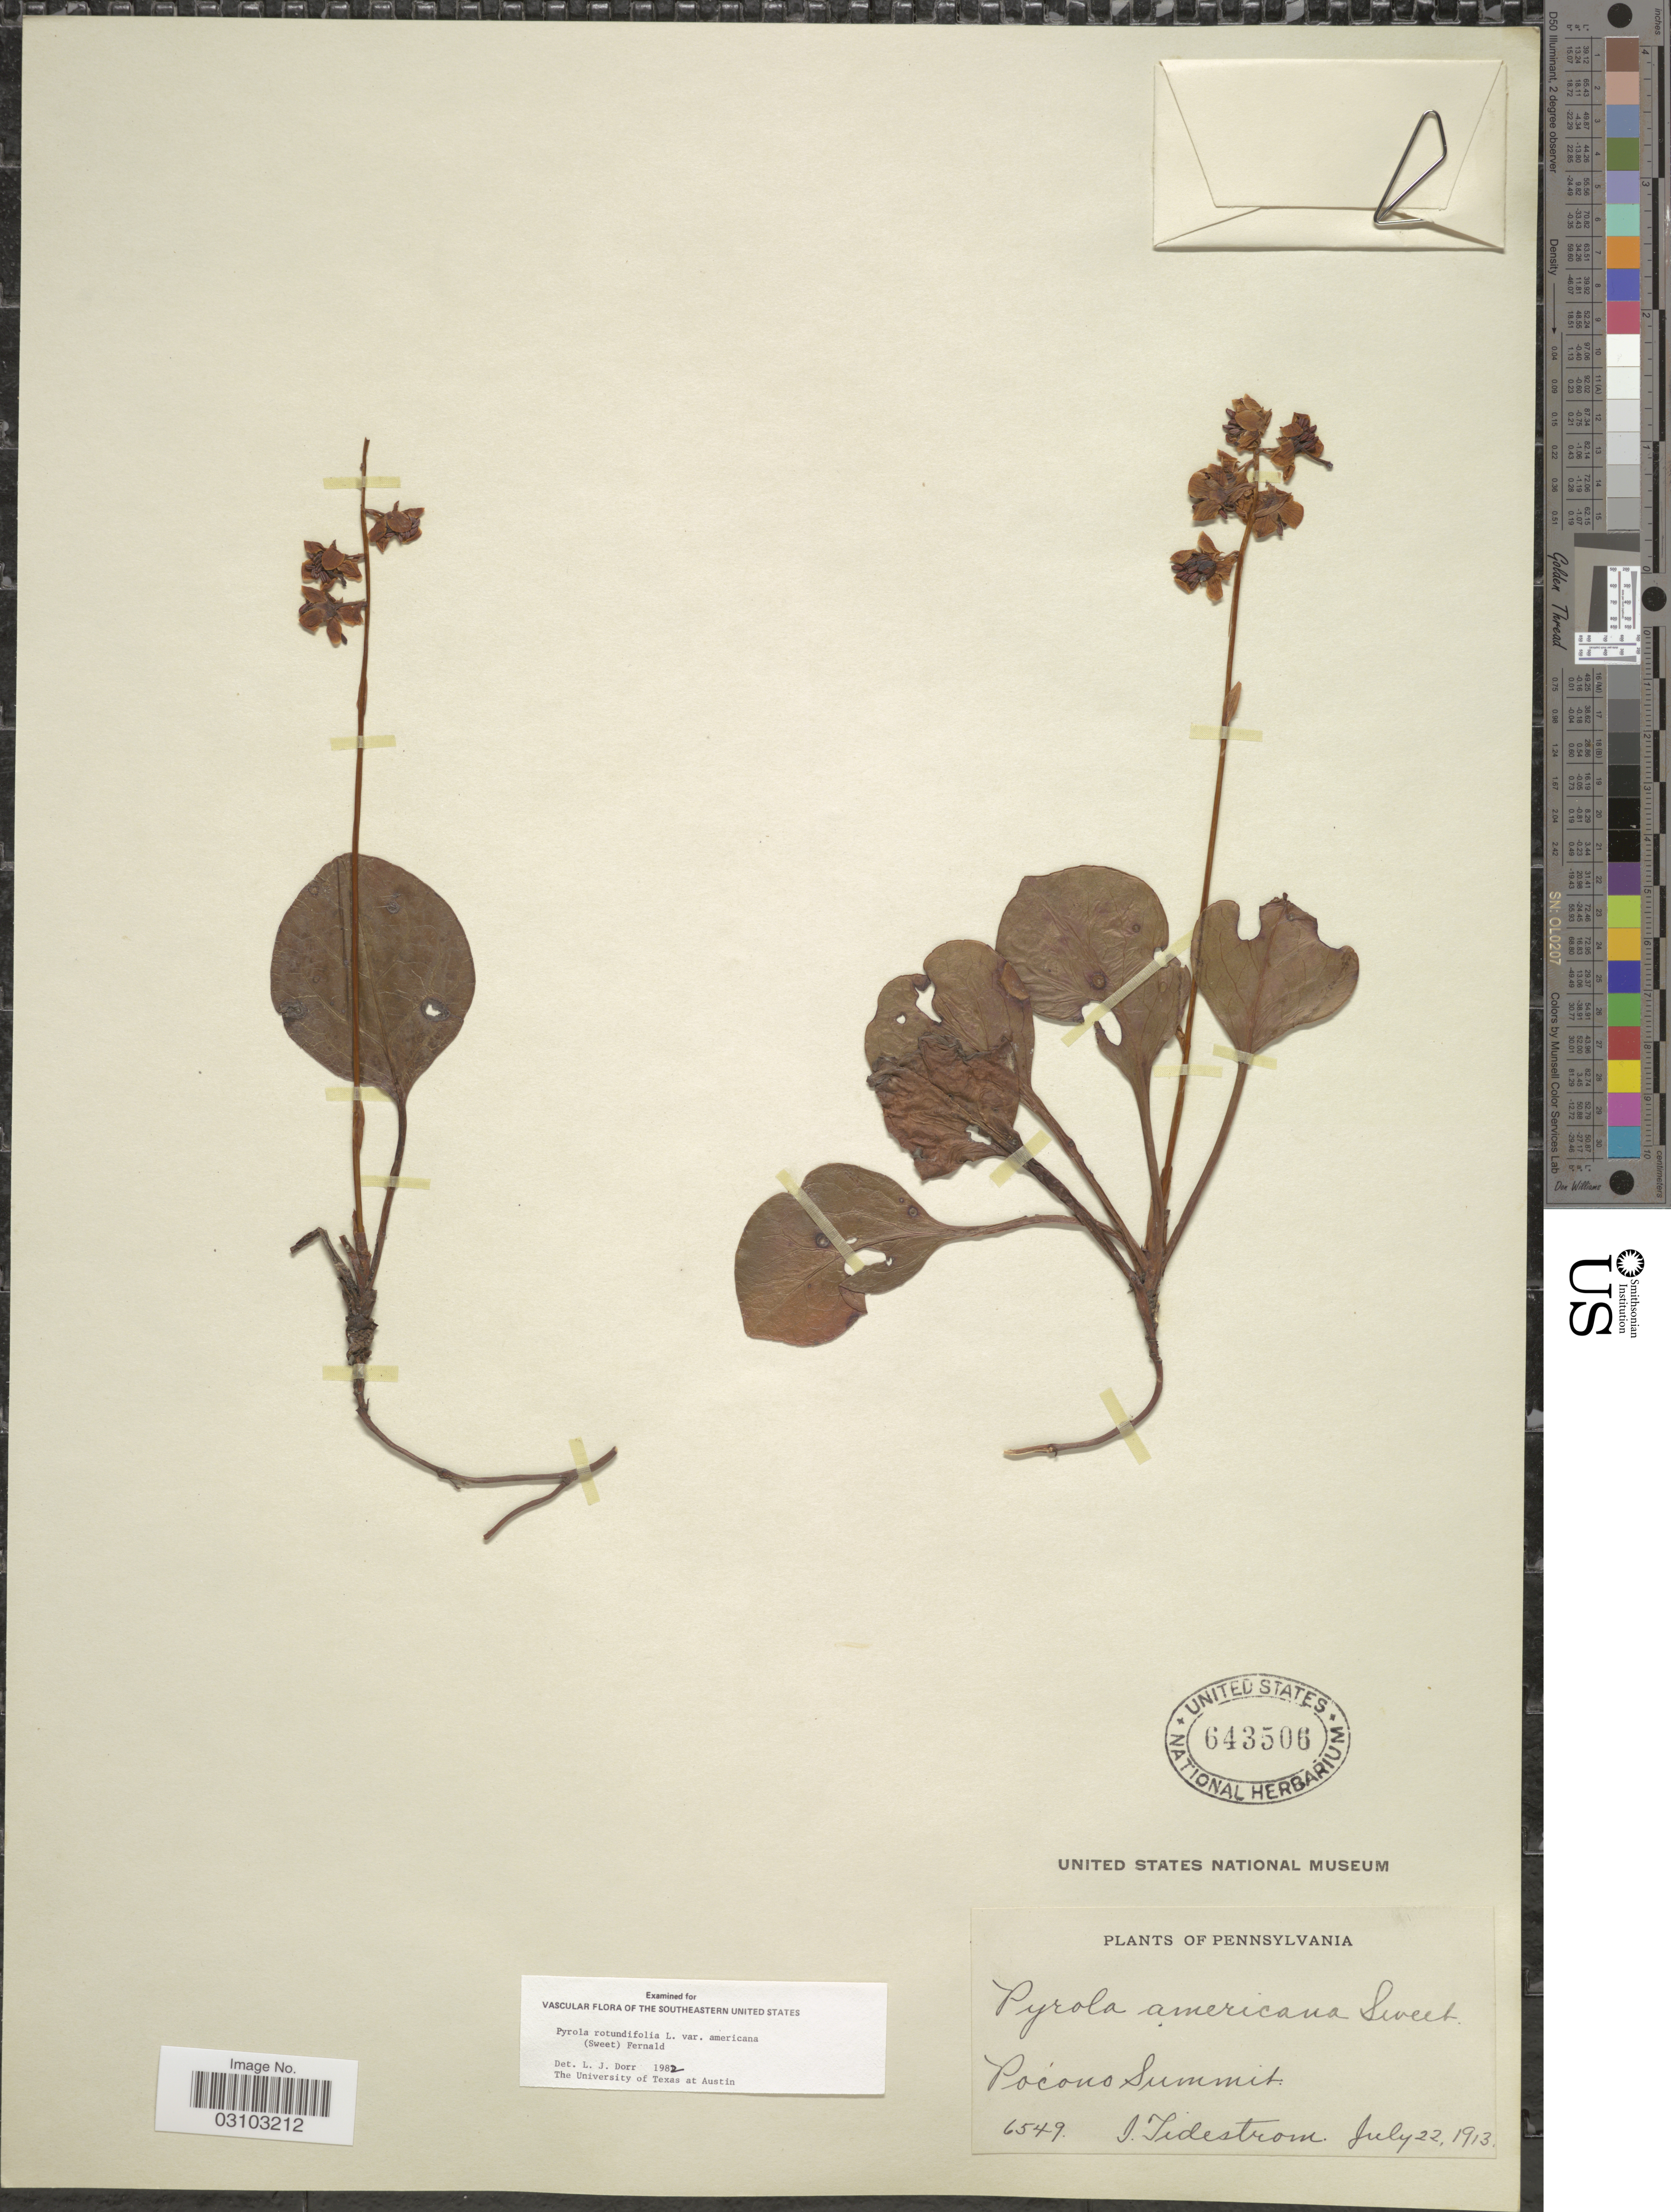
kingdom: Plantae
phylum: Tracheophyta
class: Magnoliopsida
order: Ericales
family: Ericaceae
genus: Pyrola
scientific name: Pyrola americana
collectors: I. F. Tidestrom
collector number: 6549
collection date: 1913-07-22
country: United States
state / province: Pennsylvania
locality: Pocono Summit.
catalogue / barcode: US 643506